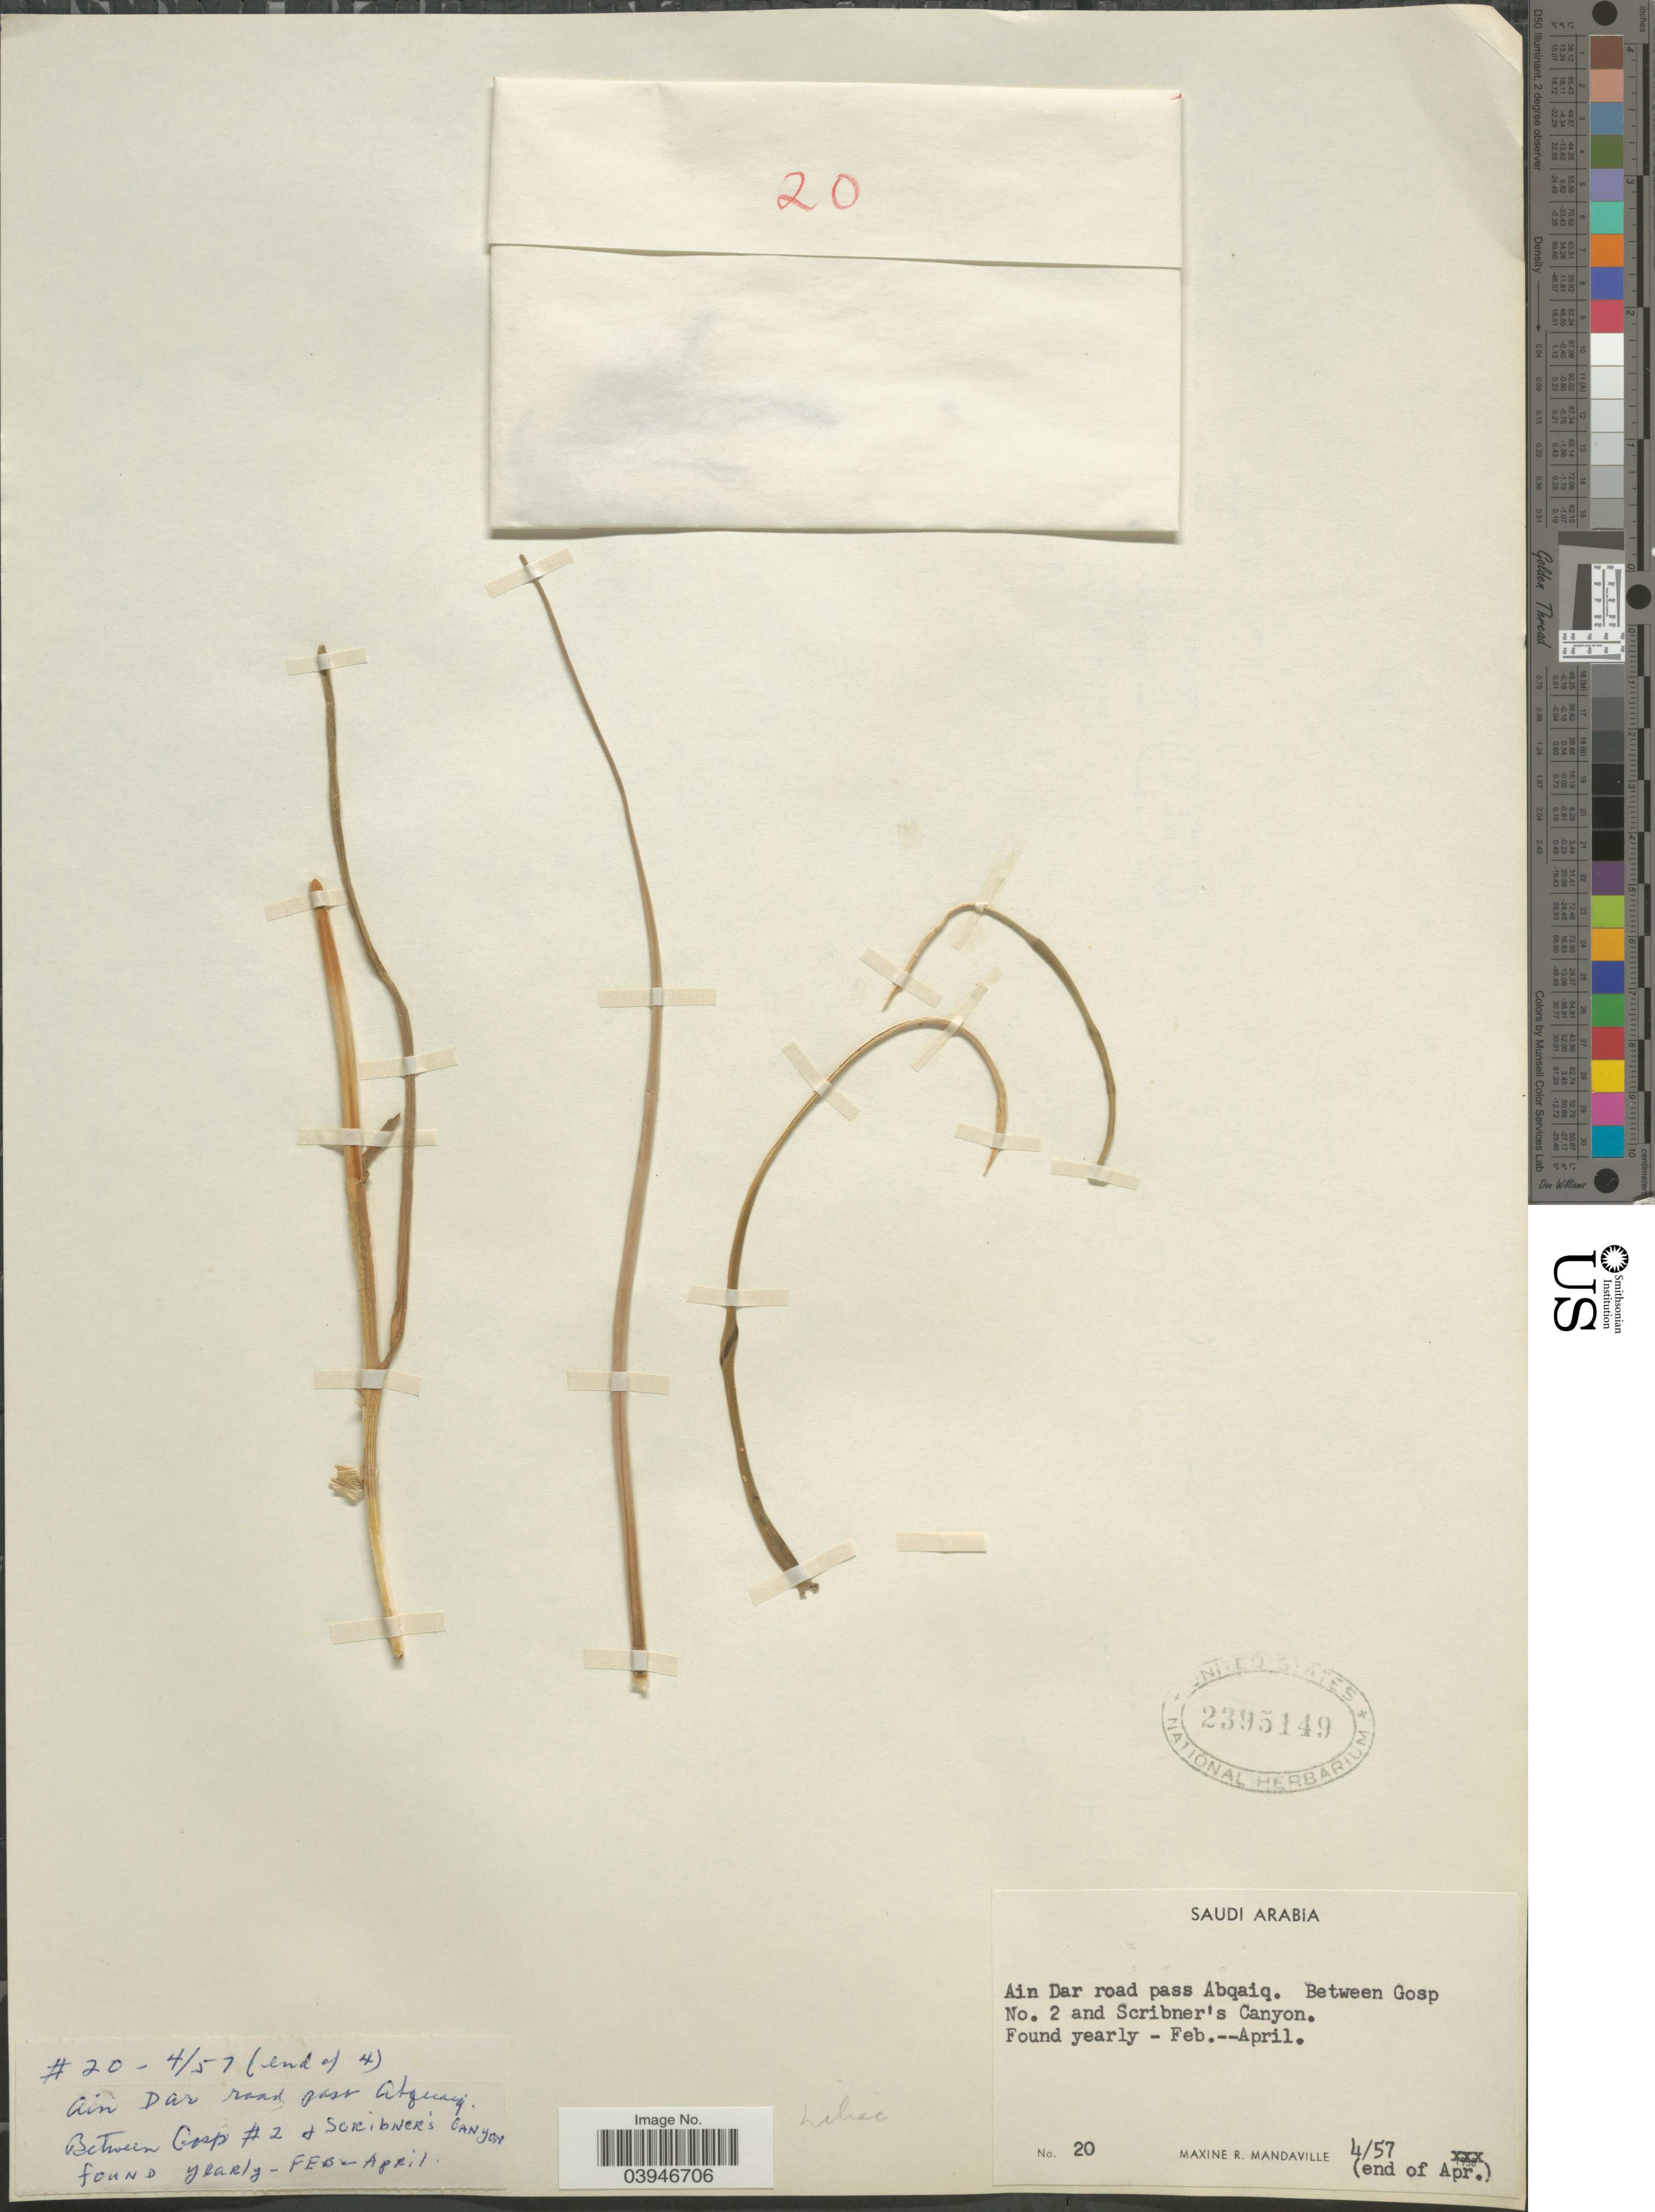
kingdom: Plantae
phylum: Tracheophyta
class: Liliopsida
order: Liliales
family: Liliaceae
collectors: M. Mandaville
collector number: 20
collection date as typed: Transcribed d/m/y: 20/4/57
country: Saudi Arabia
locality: Ain Dar road pass Abqaiq. Between Gosp No. 2 and Scribner's Canyon.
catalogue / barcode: US 2395149